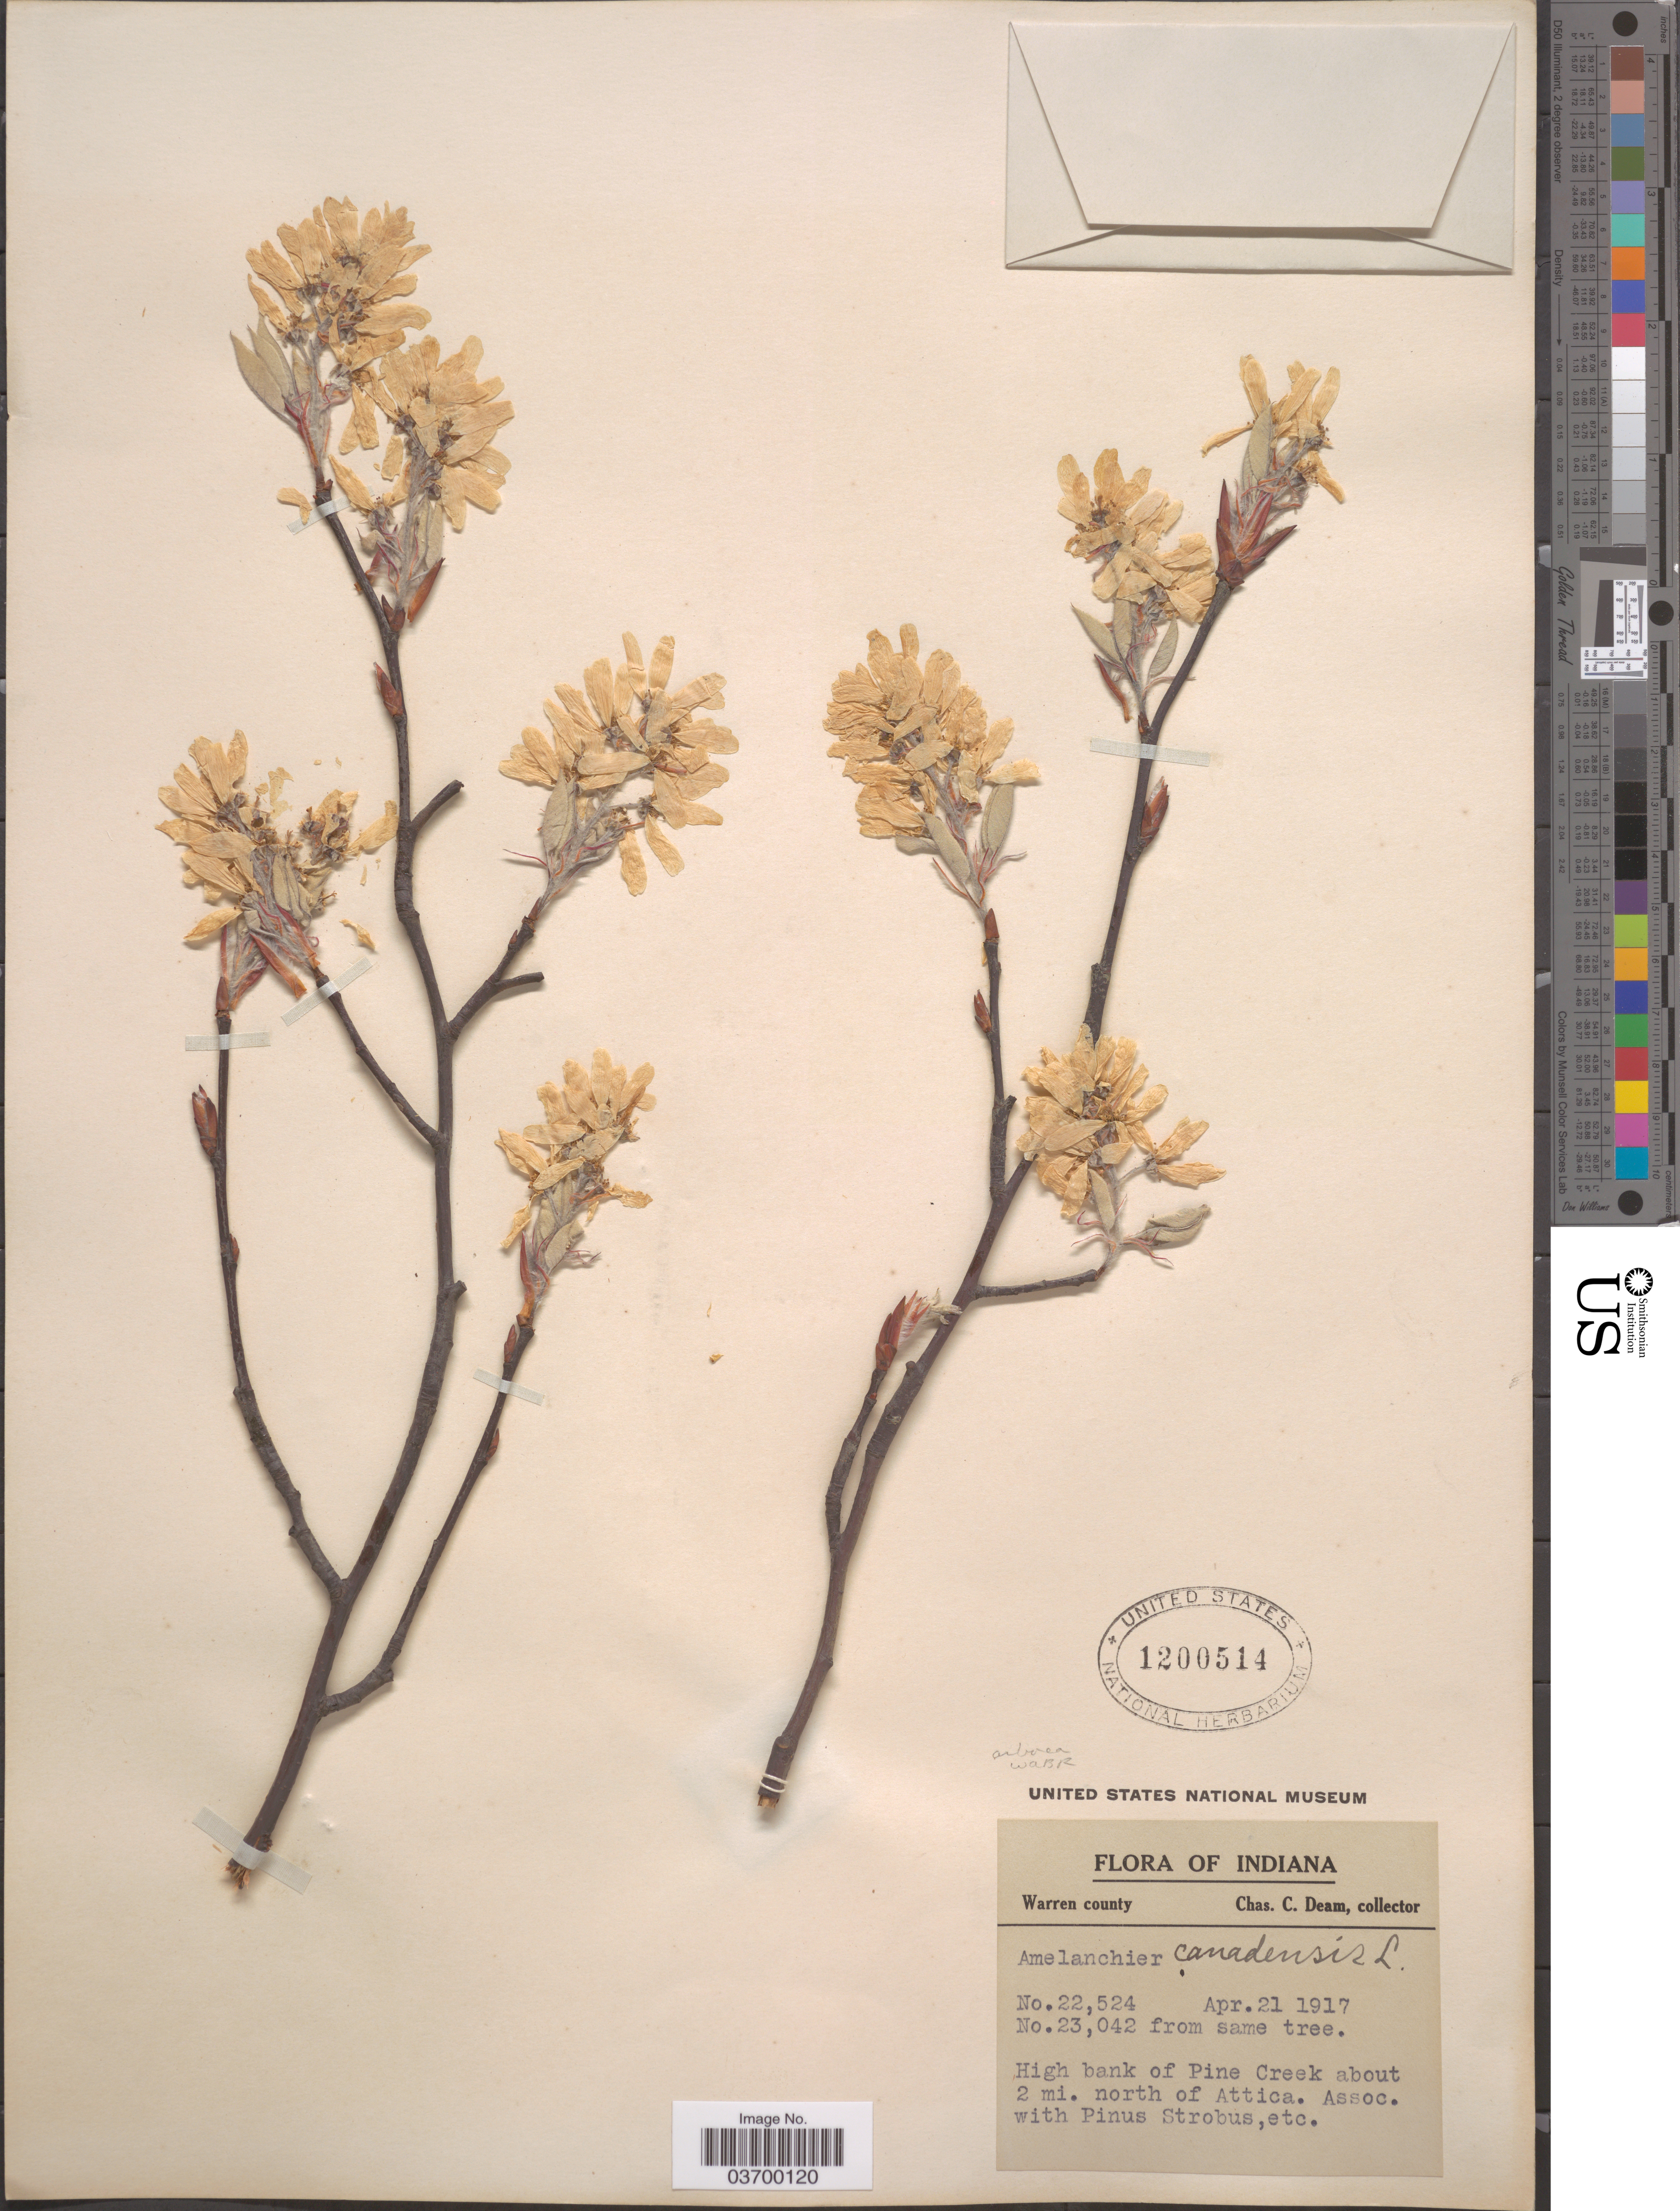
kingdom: Plantae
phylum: Tracheophyta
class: Magnoliopsida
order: Rosales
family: Rosaceae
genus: Amelanchier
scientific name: Amelanchier arborea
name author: (F. Michx.) Fernald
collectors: C. C. Deam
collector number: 22524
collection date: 1917-04-21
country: United States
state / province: Indiana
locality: Warren County. High bank of Pine Creek about 2 mi. north of Attica.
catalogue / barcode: US 1200514